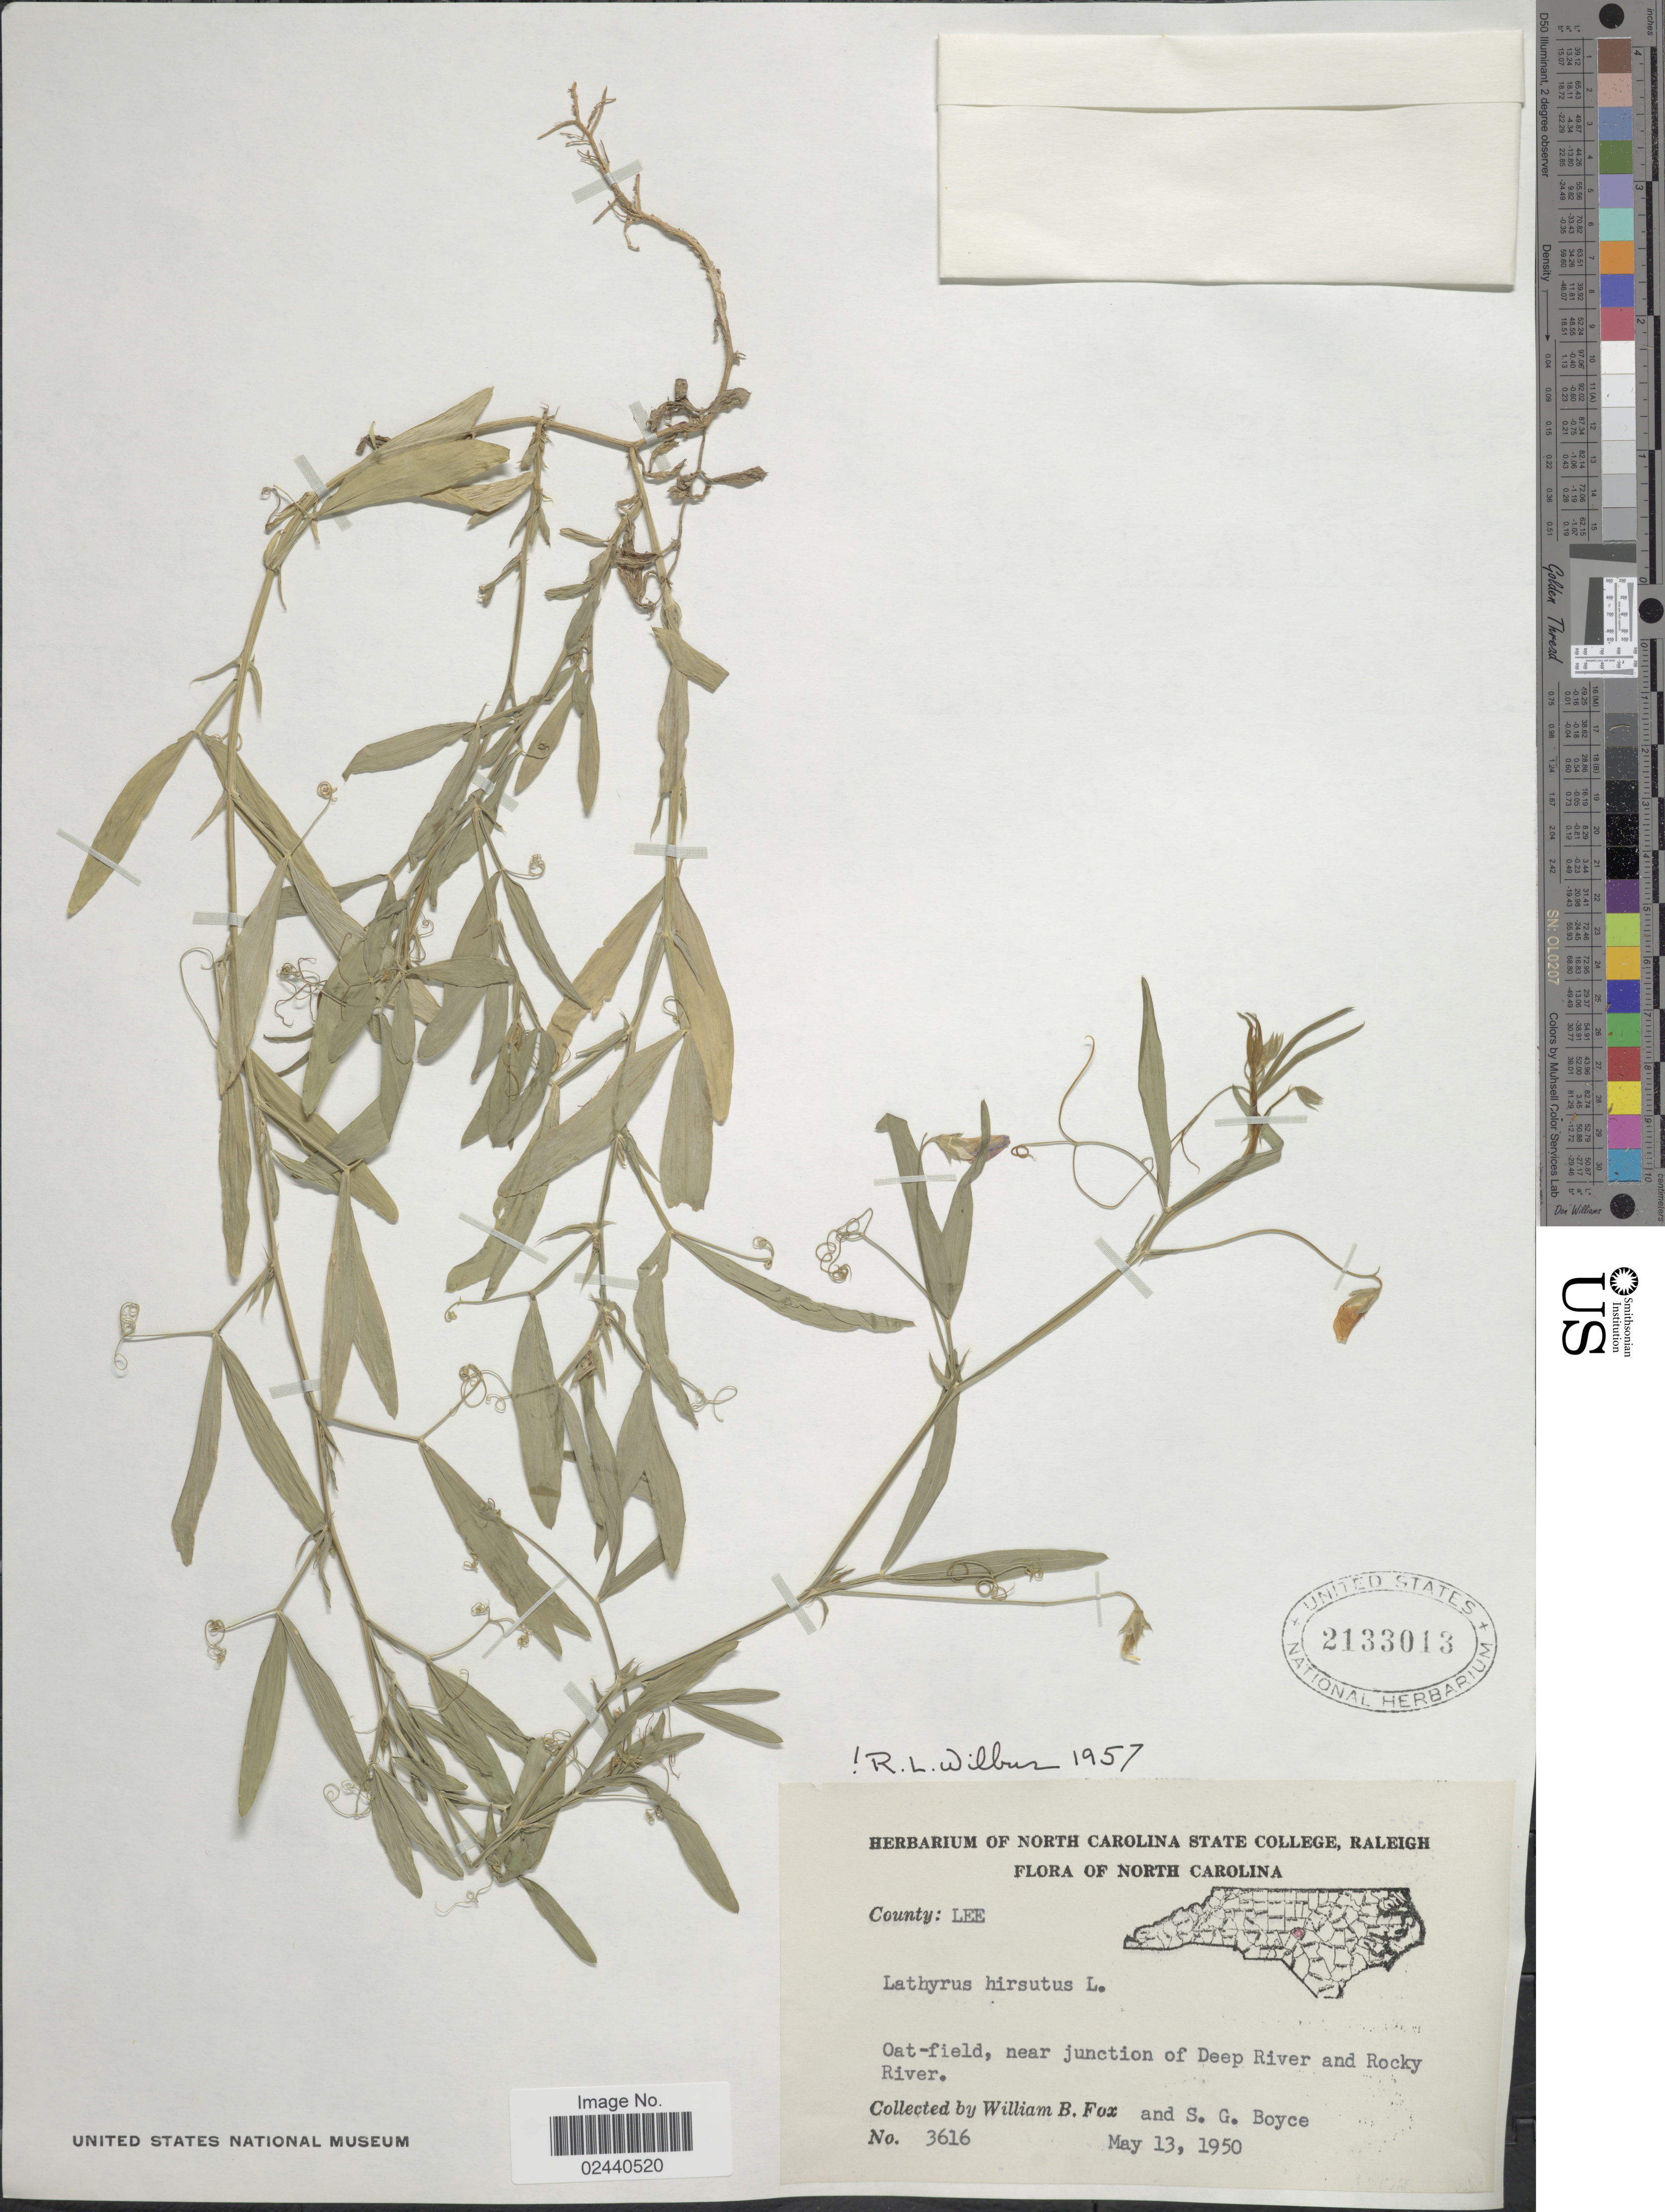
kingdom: Plantae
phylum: Tracheophyta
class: Magnoliopsida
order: Fabales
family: Fabaceae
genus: Lathyrus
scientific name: Lathyrus hirsutus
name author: L.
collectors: W. B. Fox & S. Boyce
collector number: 3616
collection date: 1950-05-13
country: United States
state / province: North Carolina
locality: County: Lee. Oat-field, near junction of Deep River and Rocky River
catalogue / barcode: US 2133013